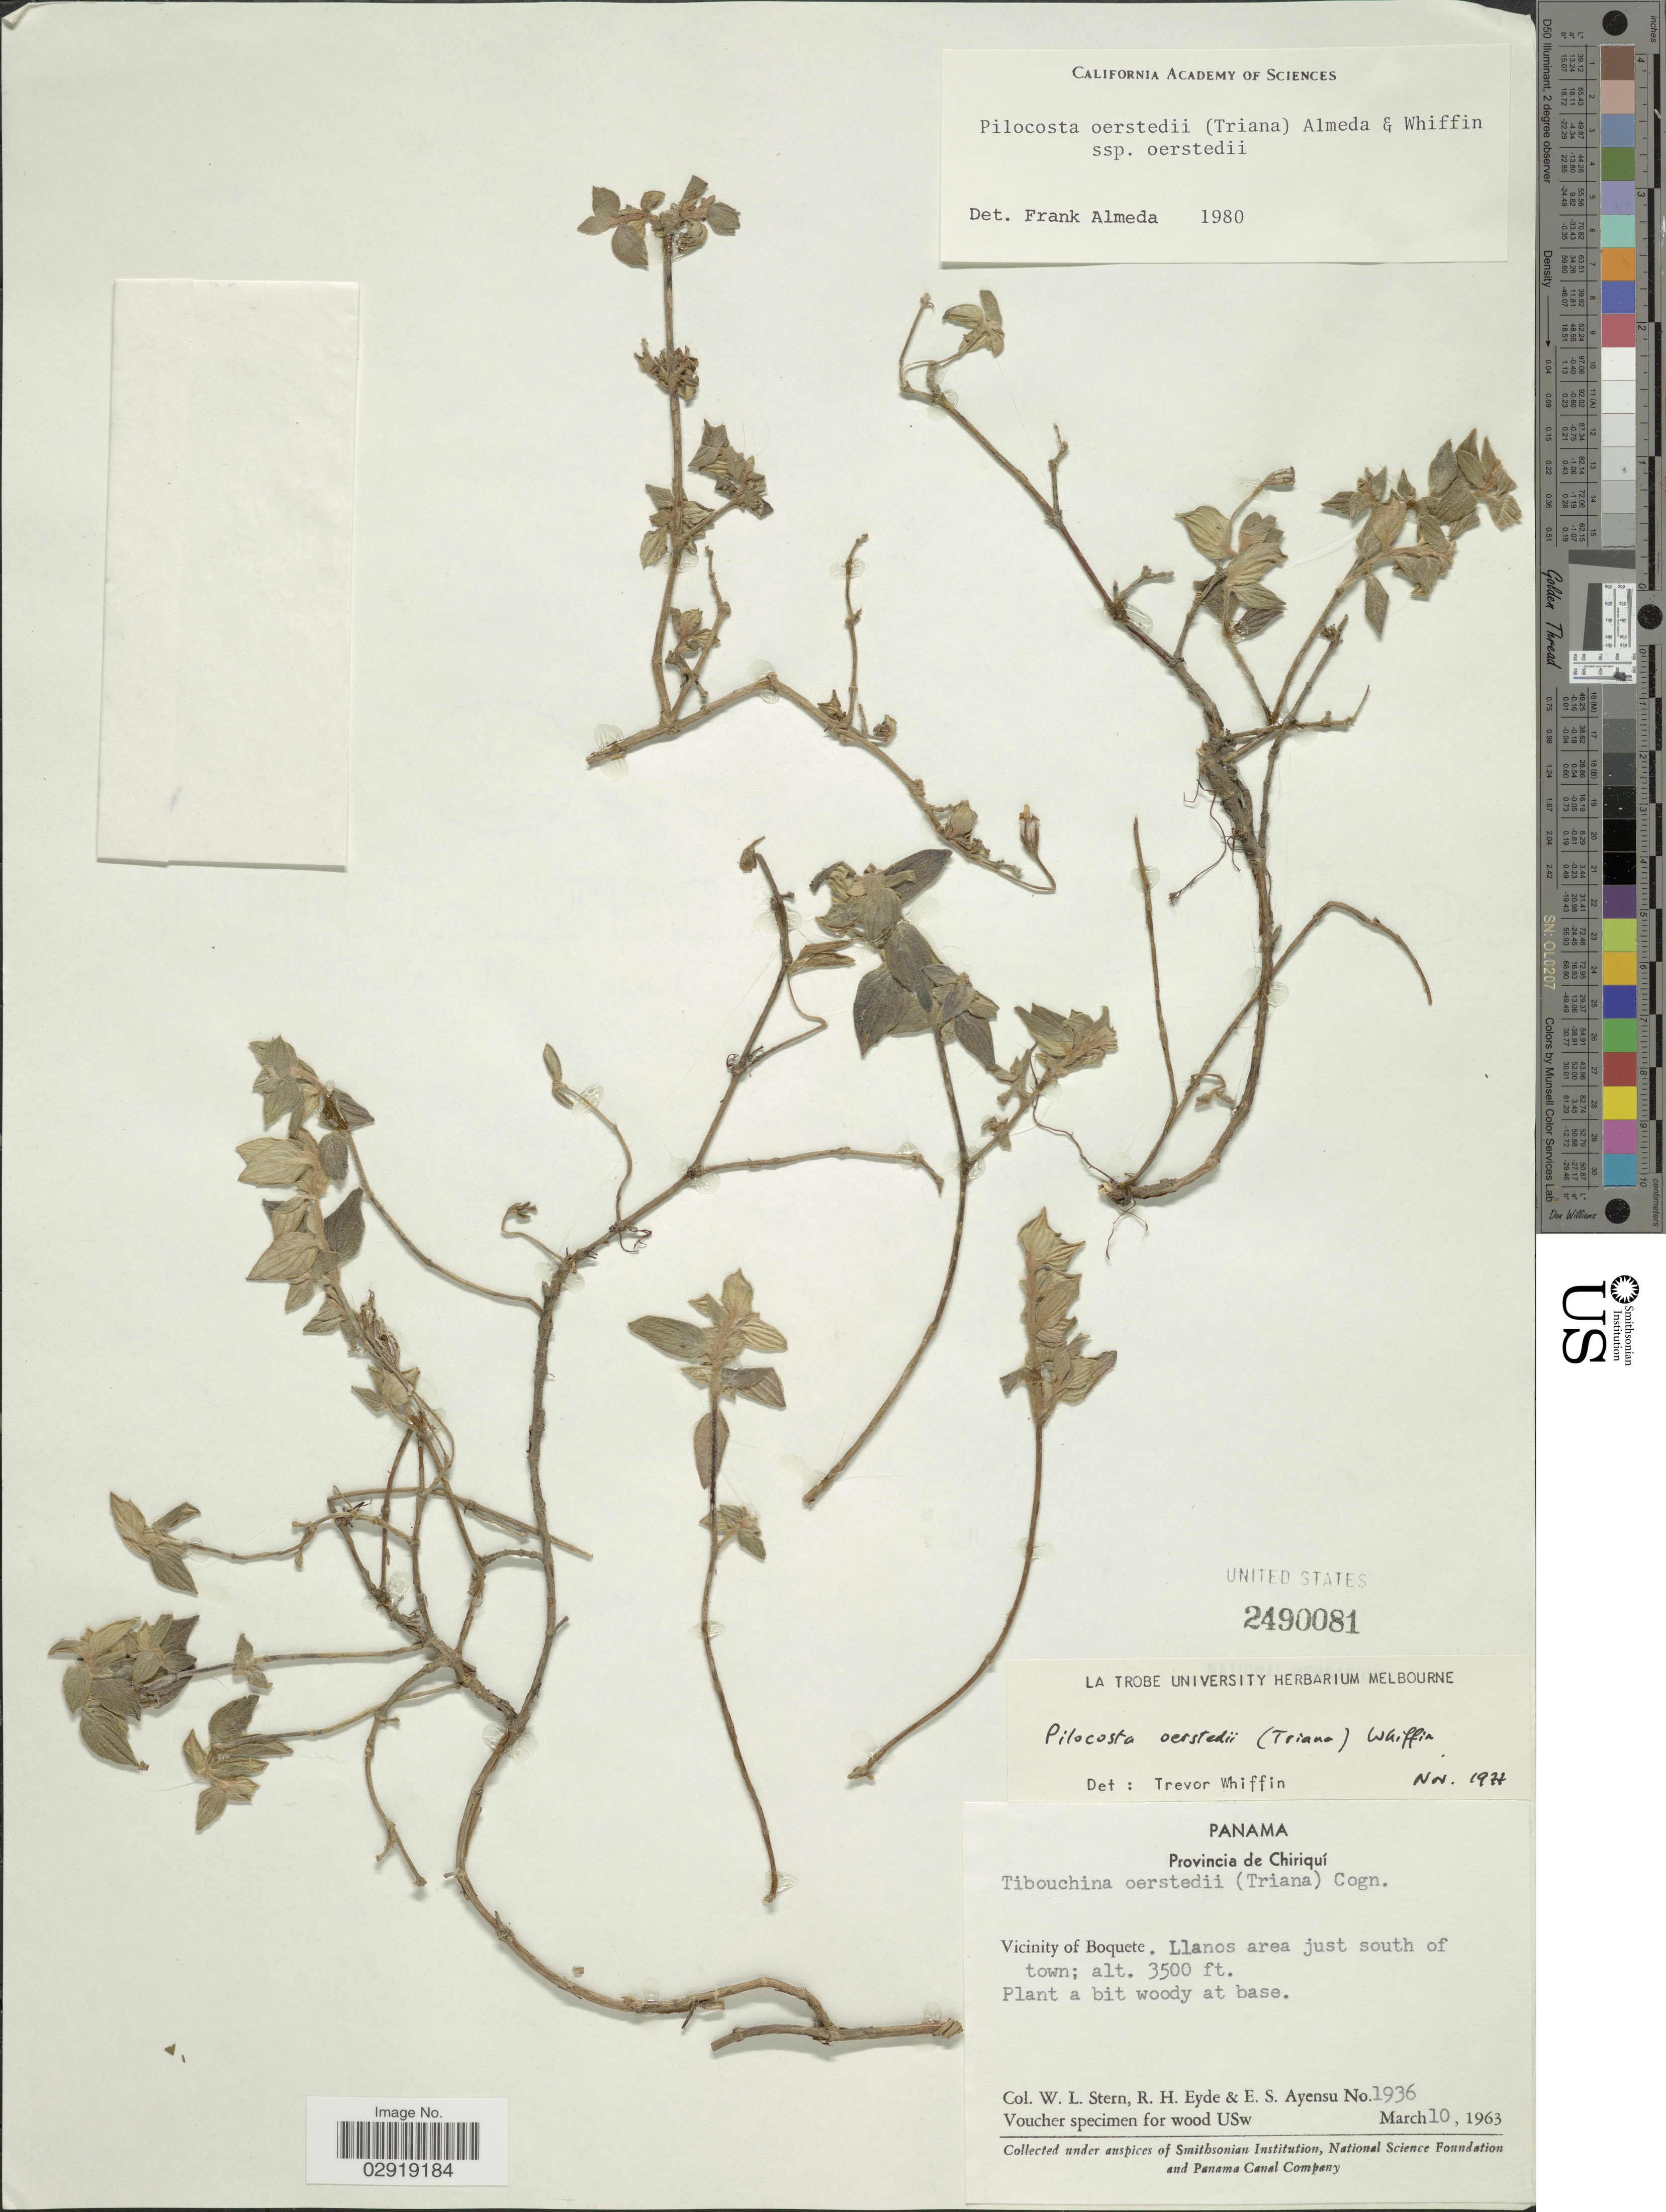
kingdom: Plantae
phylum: Tracheophyta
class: Magnoliopsida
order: Myrtales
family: Melastomataceae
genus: Pilocosta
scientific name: Pilocosta oerstedii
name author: (Triana) Almeda &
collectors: W. L. Stern, R. H. Eyde & E. S. Ayensu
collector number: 1936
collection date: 1963-03-10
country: Panama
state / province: Chiriqui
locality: Vicinity of Boquete. Llanos area just south of town.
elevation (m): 1067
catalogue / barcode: US 2490081